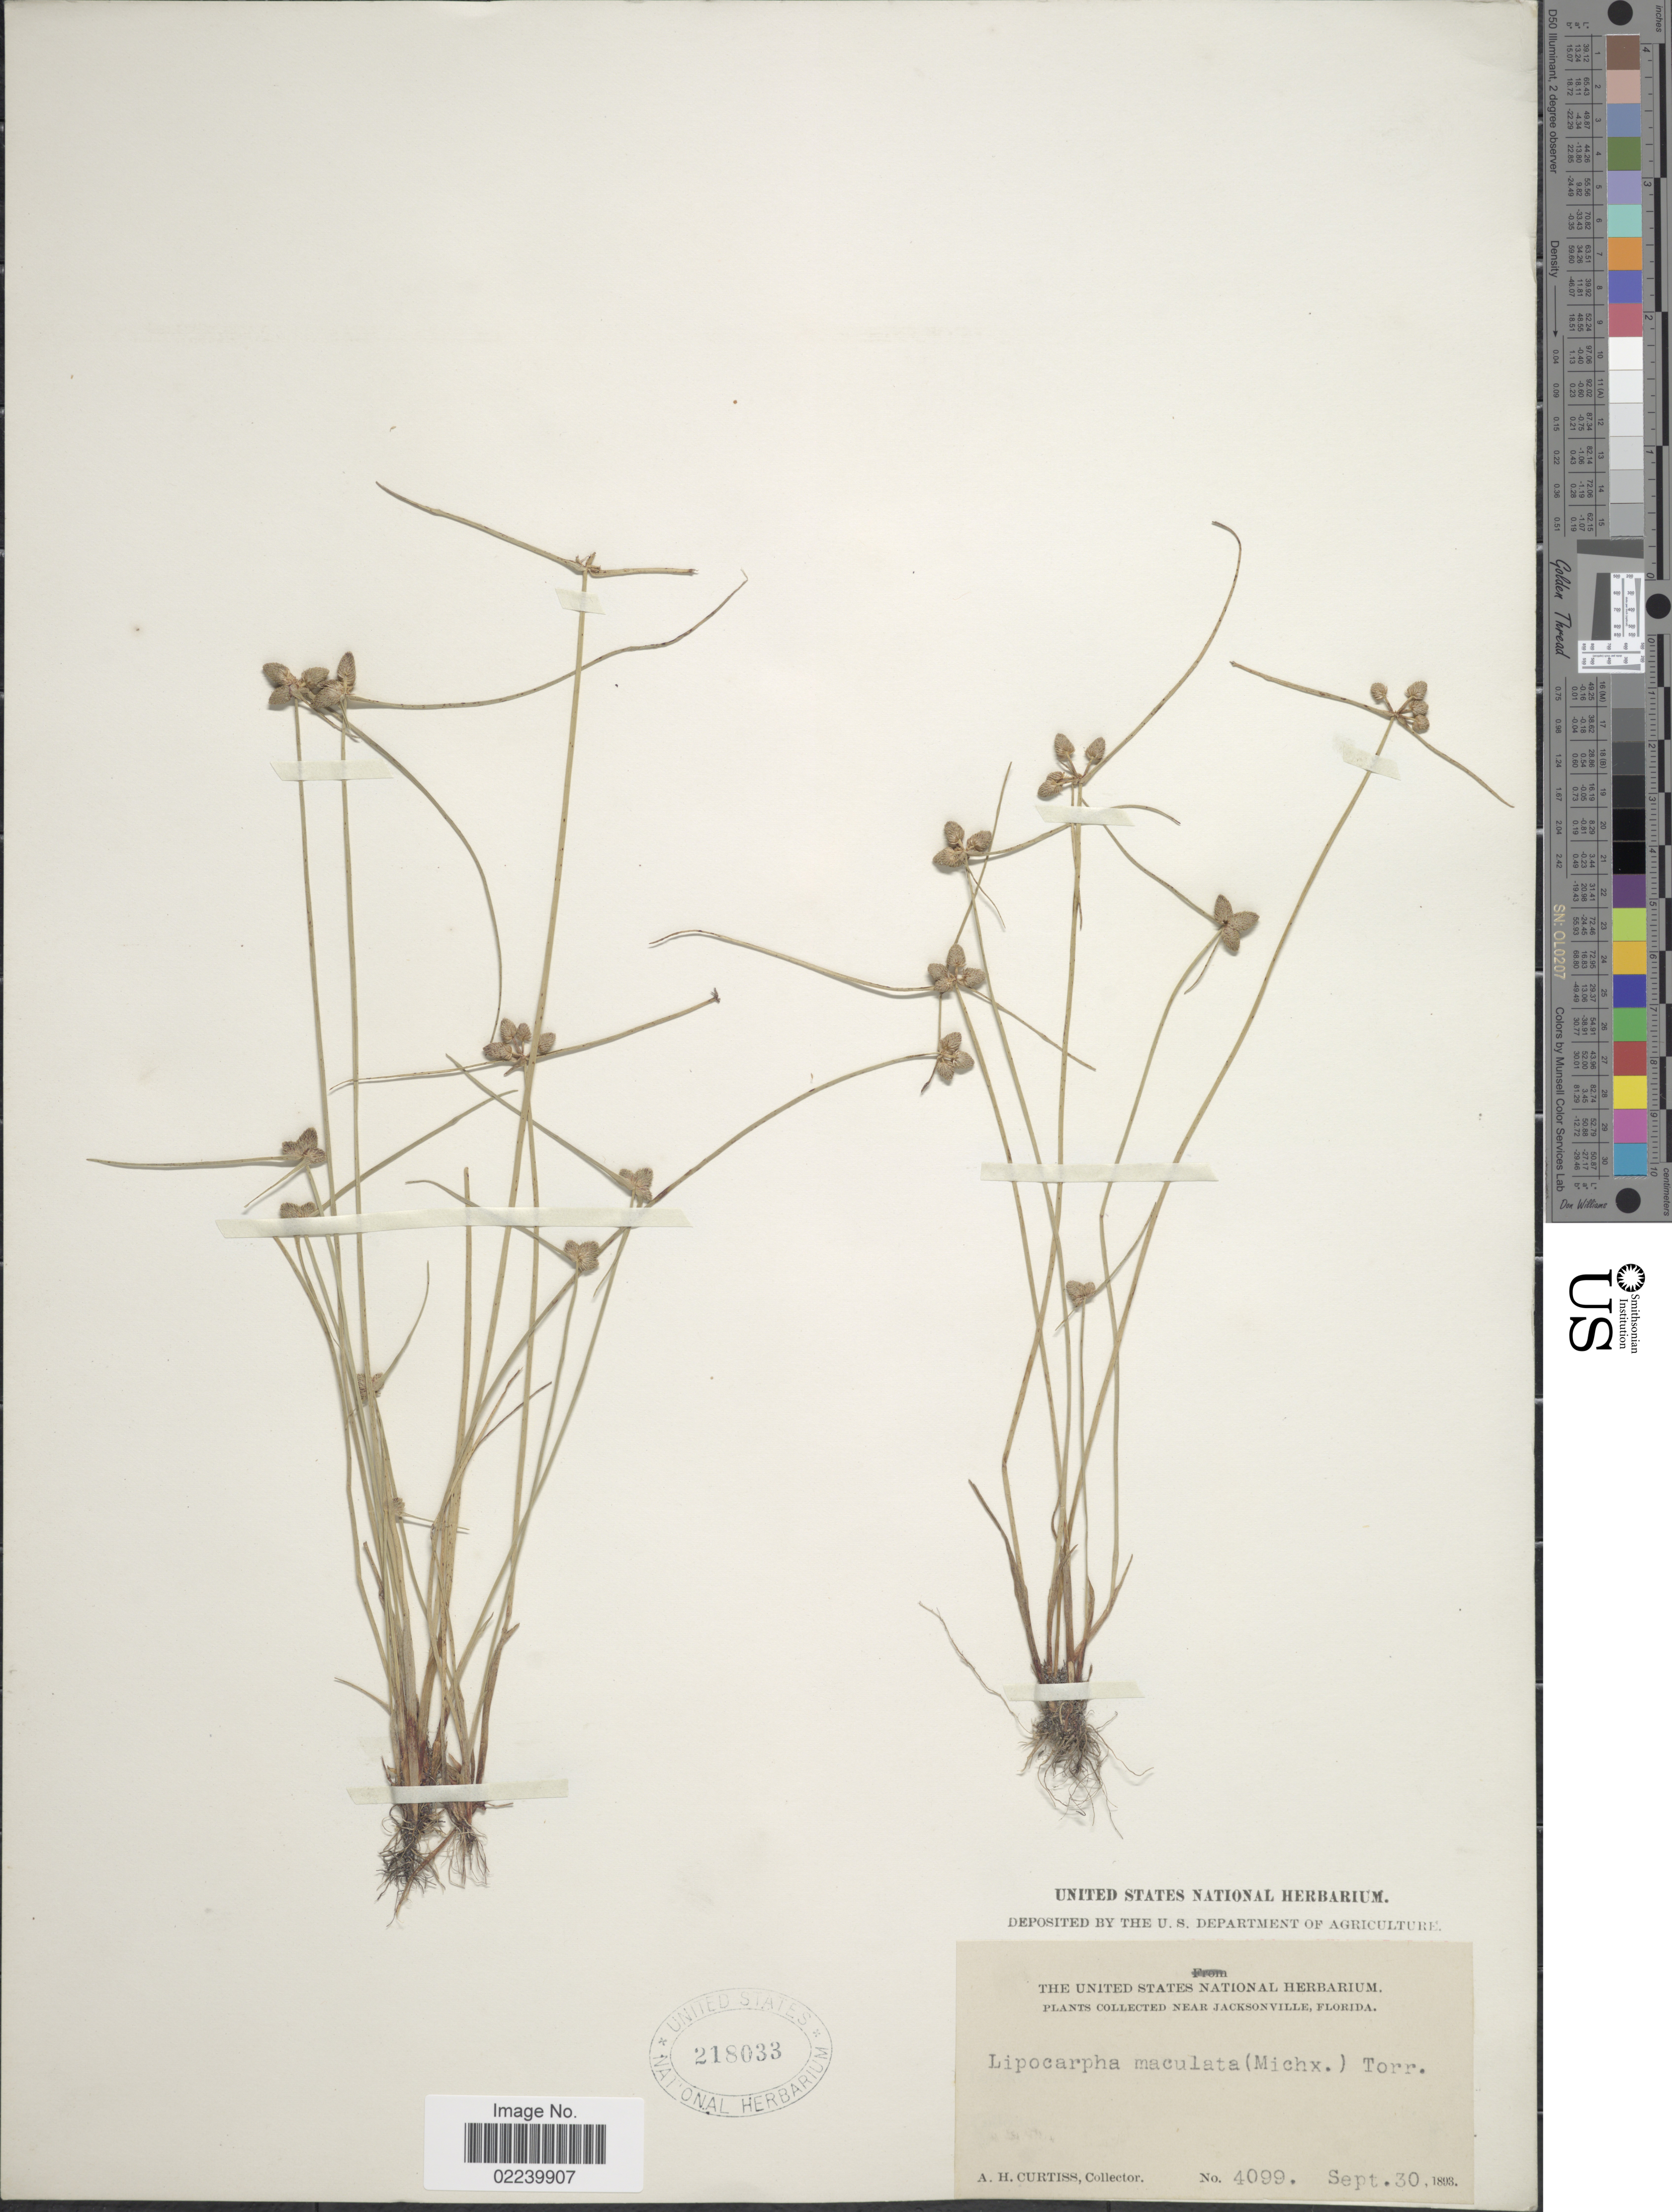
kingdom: Plantae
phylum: Tracheophyta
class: Liliopsida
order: Poales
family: Cyperaceae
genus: Cyperus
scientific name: Cyperus neotropicalis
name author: Alain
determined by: Strong, M. T., (US), Smithsonian Institution - National Museum of Natural History (UNITED STATES)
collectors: A. H. Curtiss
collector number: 4099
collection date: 1893-09-30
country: United States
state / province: Florida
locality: Near Jacksonville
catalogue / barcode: US 218033